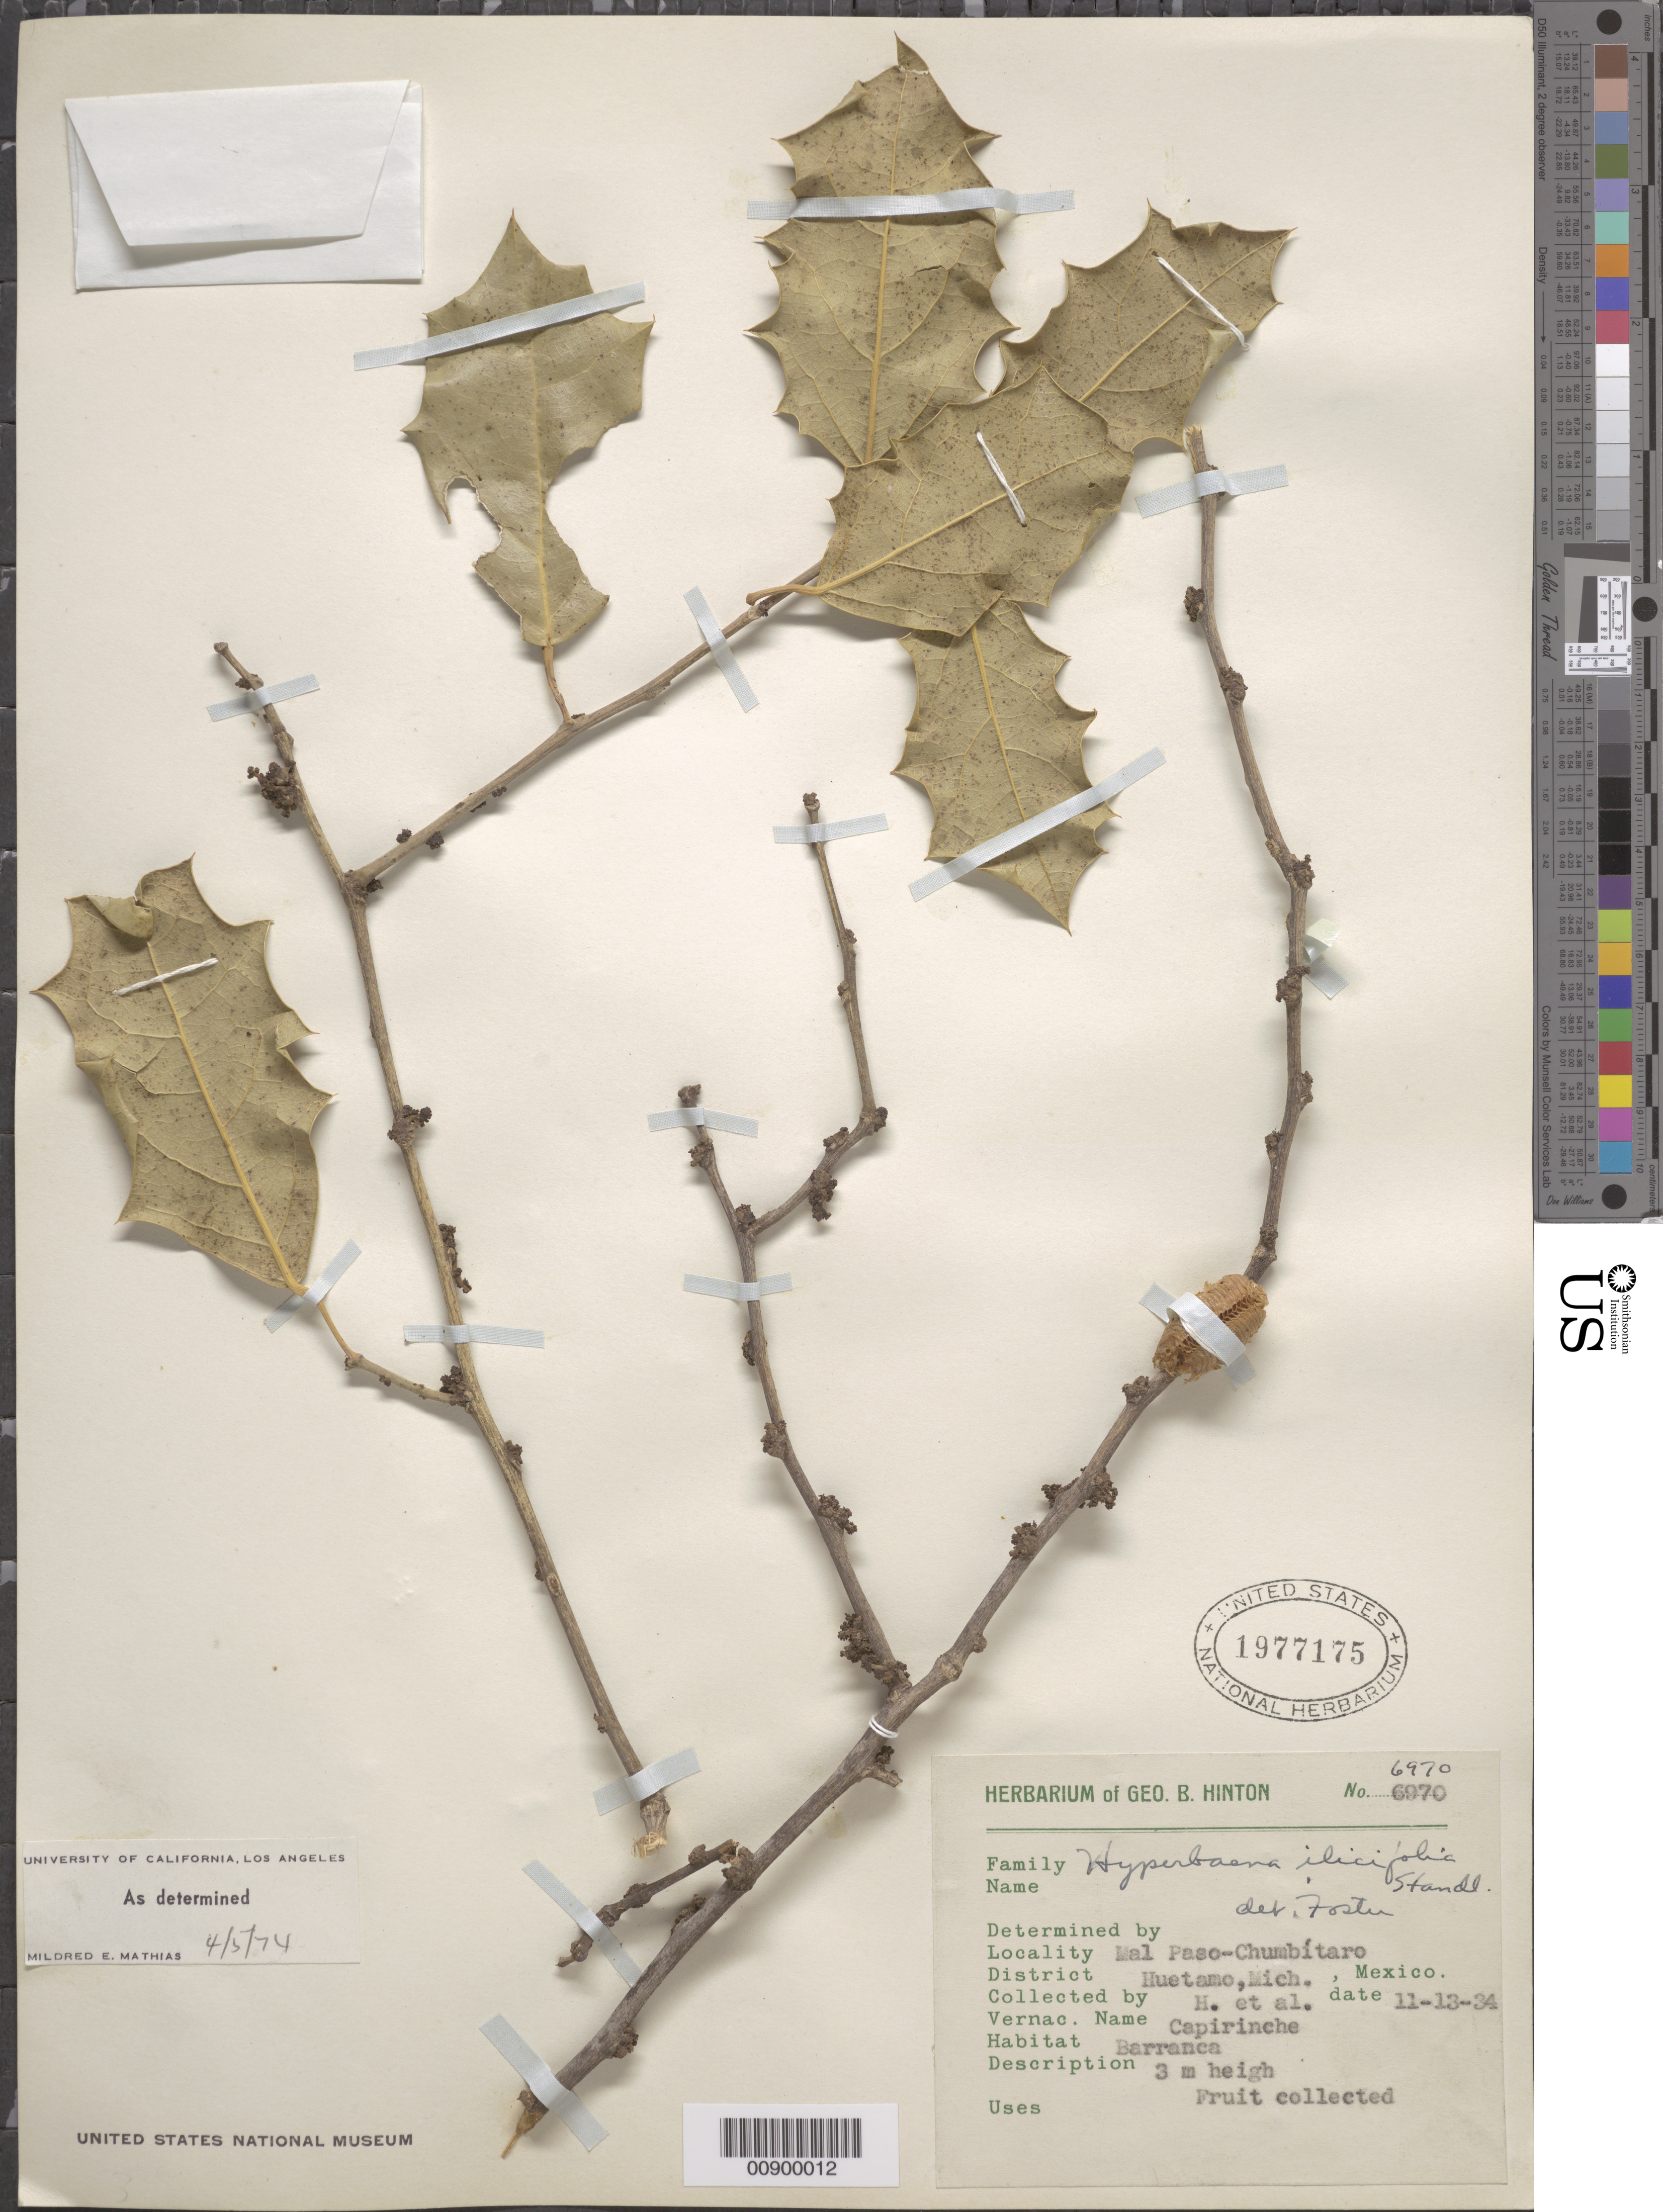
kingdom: Plantae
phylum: Tracheophyta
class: Magnoliopsida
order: Ranunculales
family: Menispermaceae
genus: Hyperbaena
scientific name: Hyperbaena ilicifolia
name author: Standl.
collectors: G. B. Hinton & et al.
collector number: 6970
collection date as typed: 13 Nov 1934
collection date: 1934-11-13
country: Mexico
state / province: Michoacán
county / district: Huetamo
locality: Mal Paso - Chumbítaro: District Huetamo, Michoacán.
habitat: Barranca.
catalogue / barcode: US 1977175